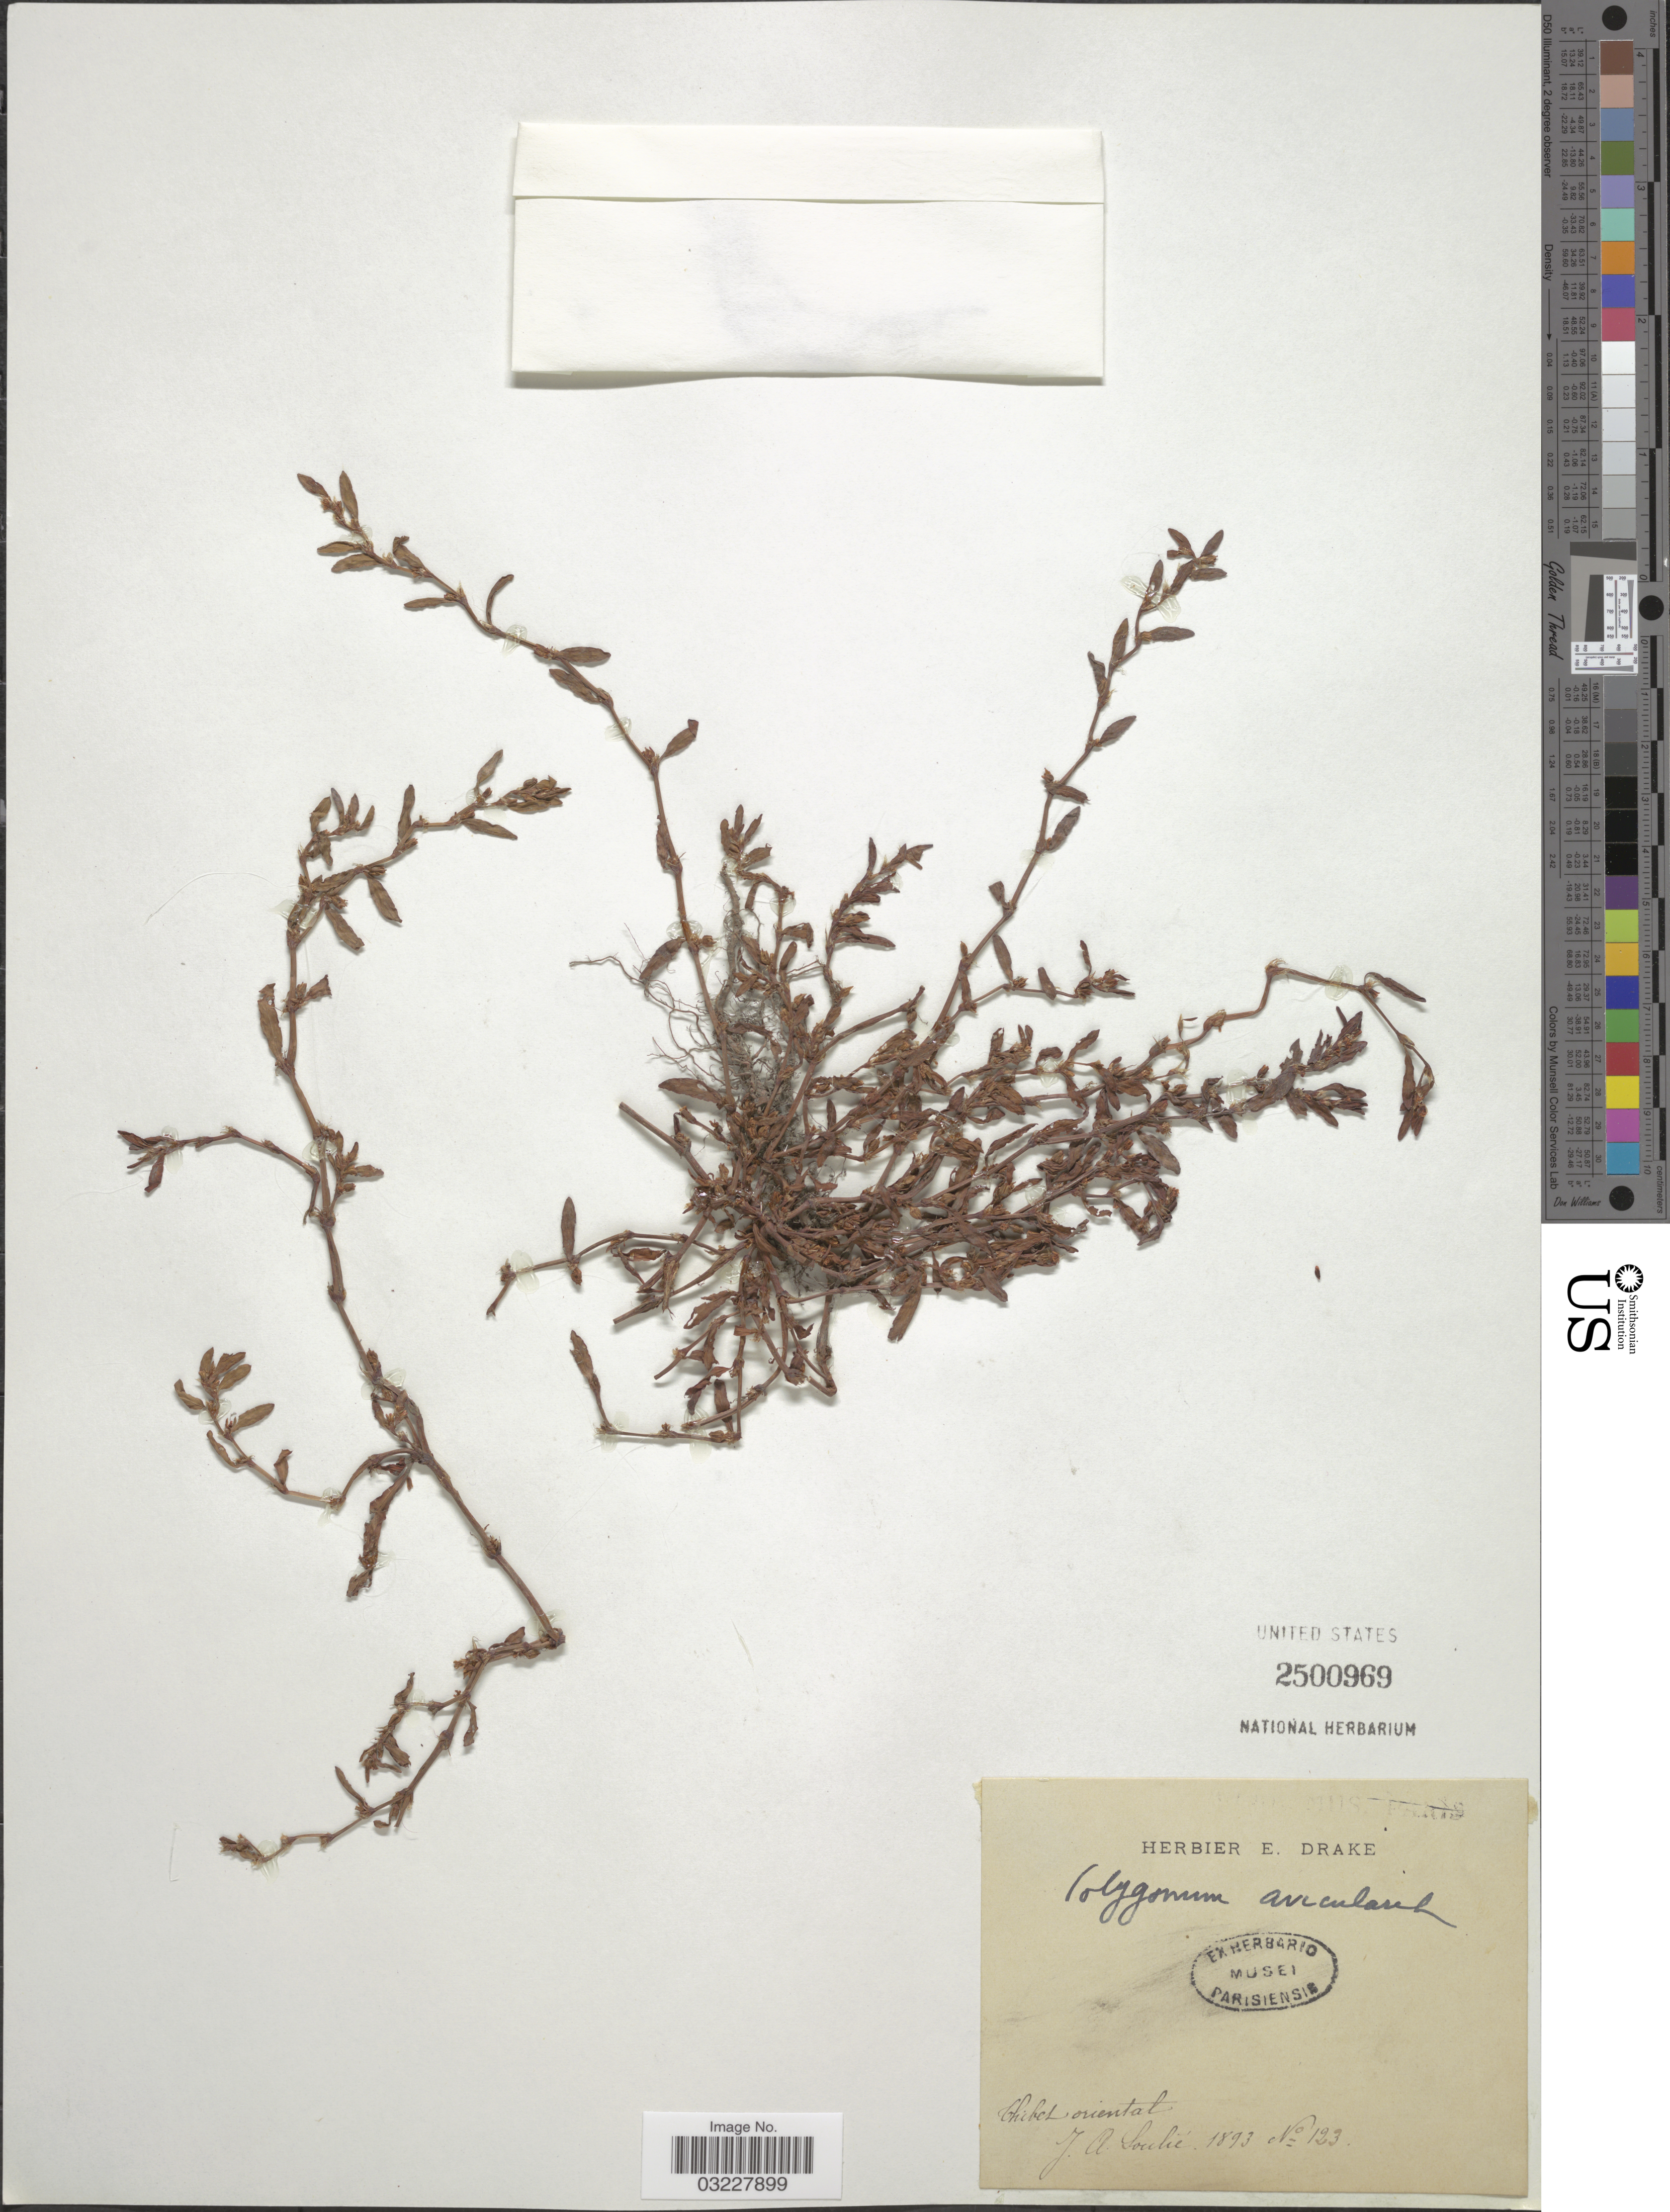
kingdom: Plantae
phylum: Tracheophyta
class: Magnoliopsida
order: Caryophyllales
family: Polygonaceae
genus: Polygonum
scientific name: Polygonum aviculare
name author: L.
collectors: J. Soulié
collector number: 123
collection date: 1893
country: China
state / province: Xizang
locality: Thibet oriental.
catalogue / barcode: US 2500969